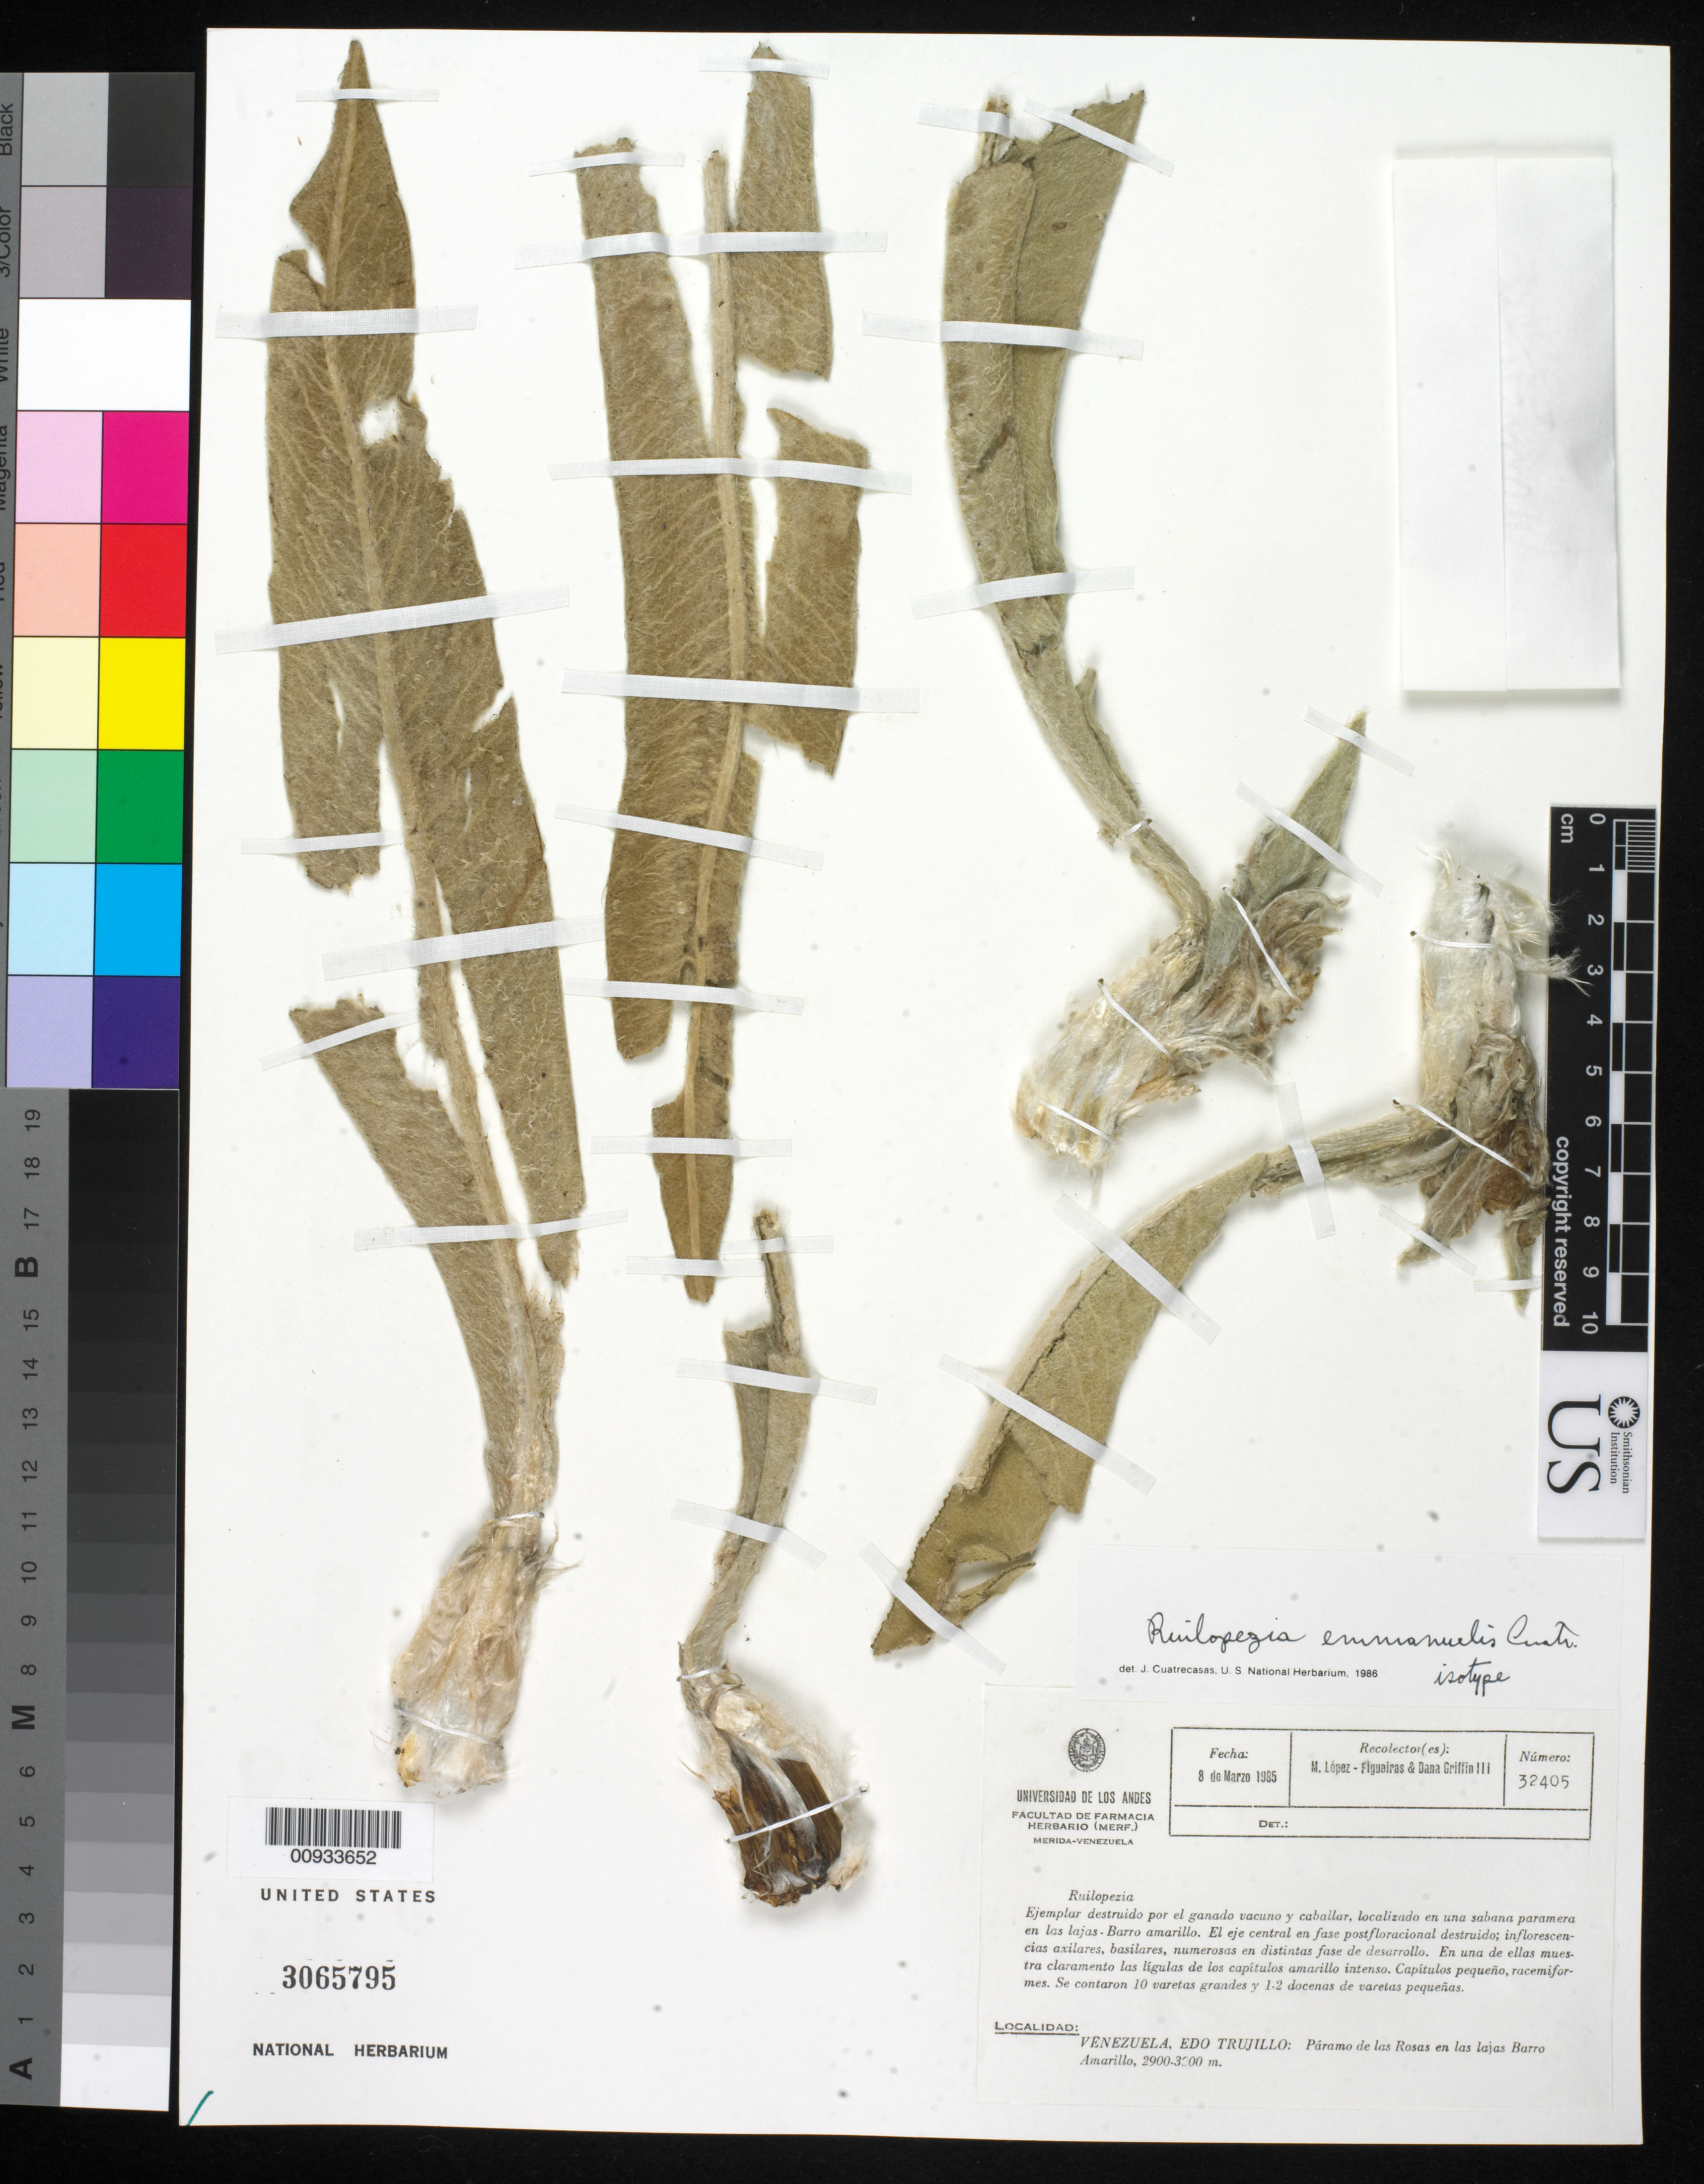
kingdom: Plantae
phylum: Tracheophyta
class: Magnoliopsida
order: Asterales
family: Asteraceae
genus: Ruilopezia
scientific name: Ruilopezia emmanuelis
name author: Cuatrec.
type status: Isotype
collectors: M. López Figueiras & D. Griffin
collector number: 32405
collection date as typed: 08 Mar 1985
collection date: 1985-03-08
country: Venezuela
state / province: Trujillo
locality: Páramo de las Rosas, between Las Lajas and Barro Amarillo.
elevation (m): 2900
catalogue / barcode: US 3065795